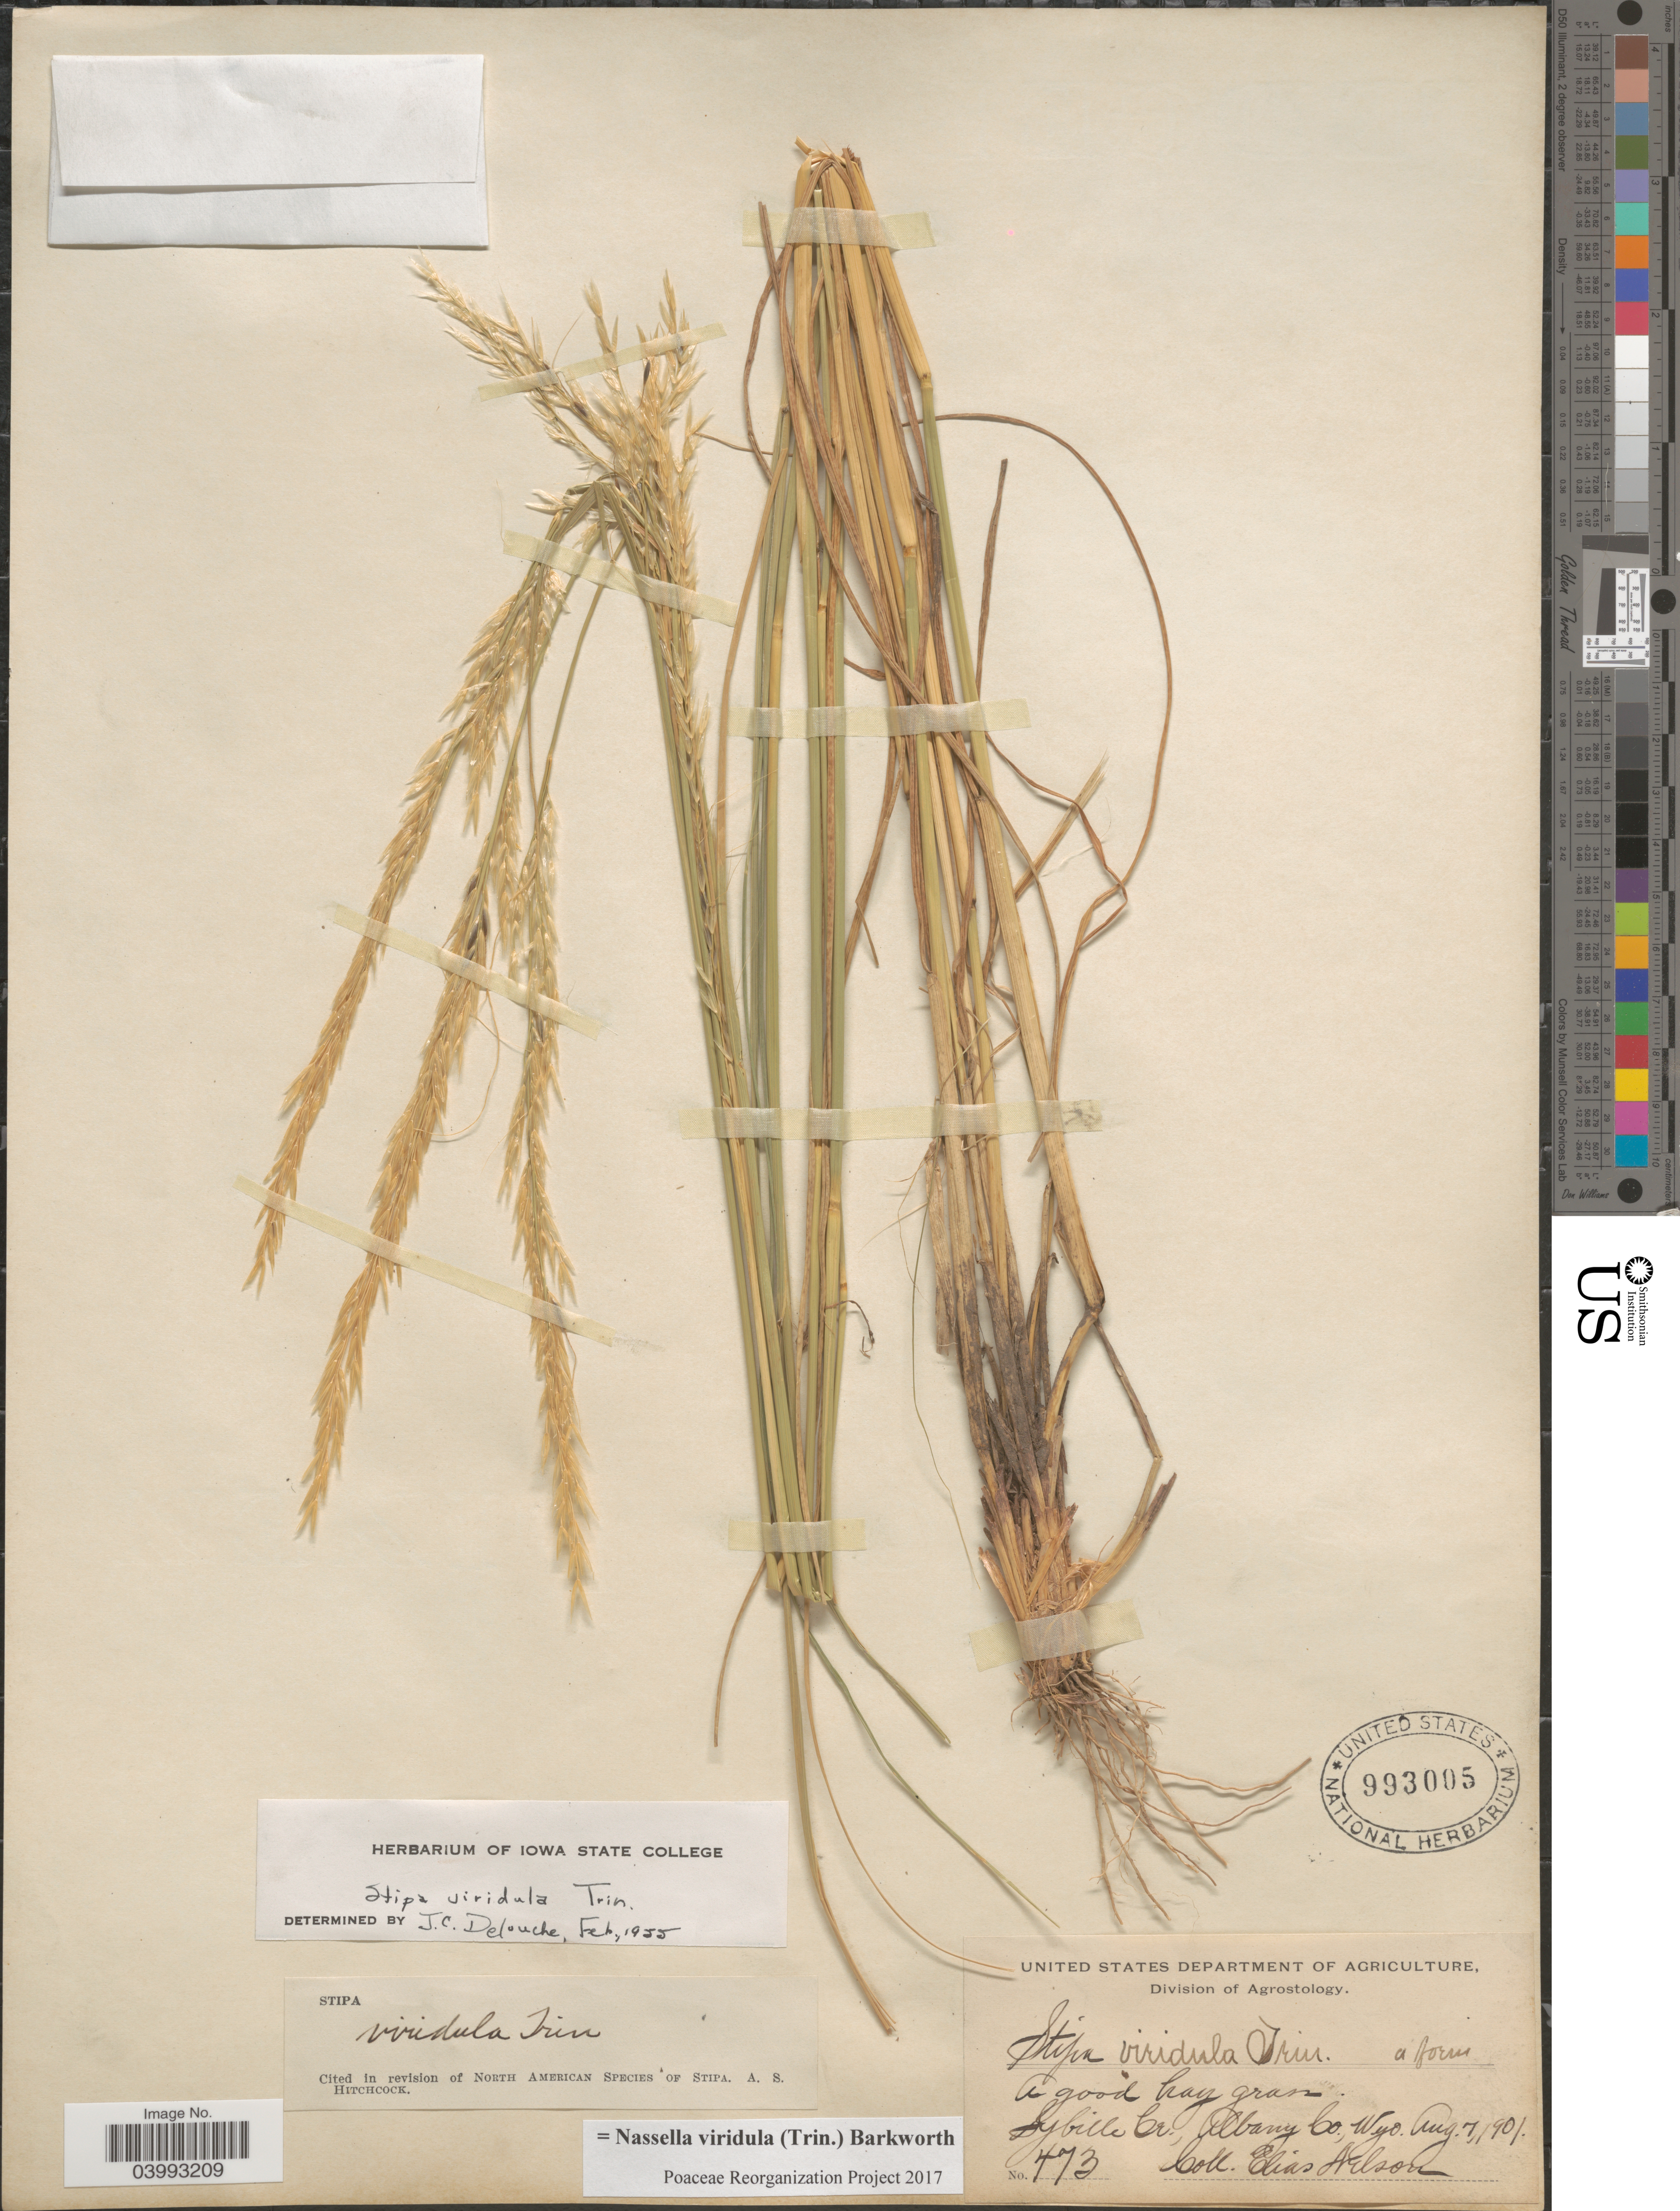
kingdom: Plantae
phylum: Tracheophyta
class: Liliopsida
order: Poales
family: Poaceae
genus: Nassella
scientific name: Nassella viridula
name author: (Trin.) Barkworth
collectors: E. Nelson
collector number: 473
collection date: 1901-08-07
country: United States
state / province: Wyoming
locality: Sybille Cr., Albany Co.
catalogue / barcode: US 993005